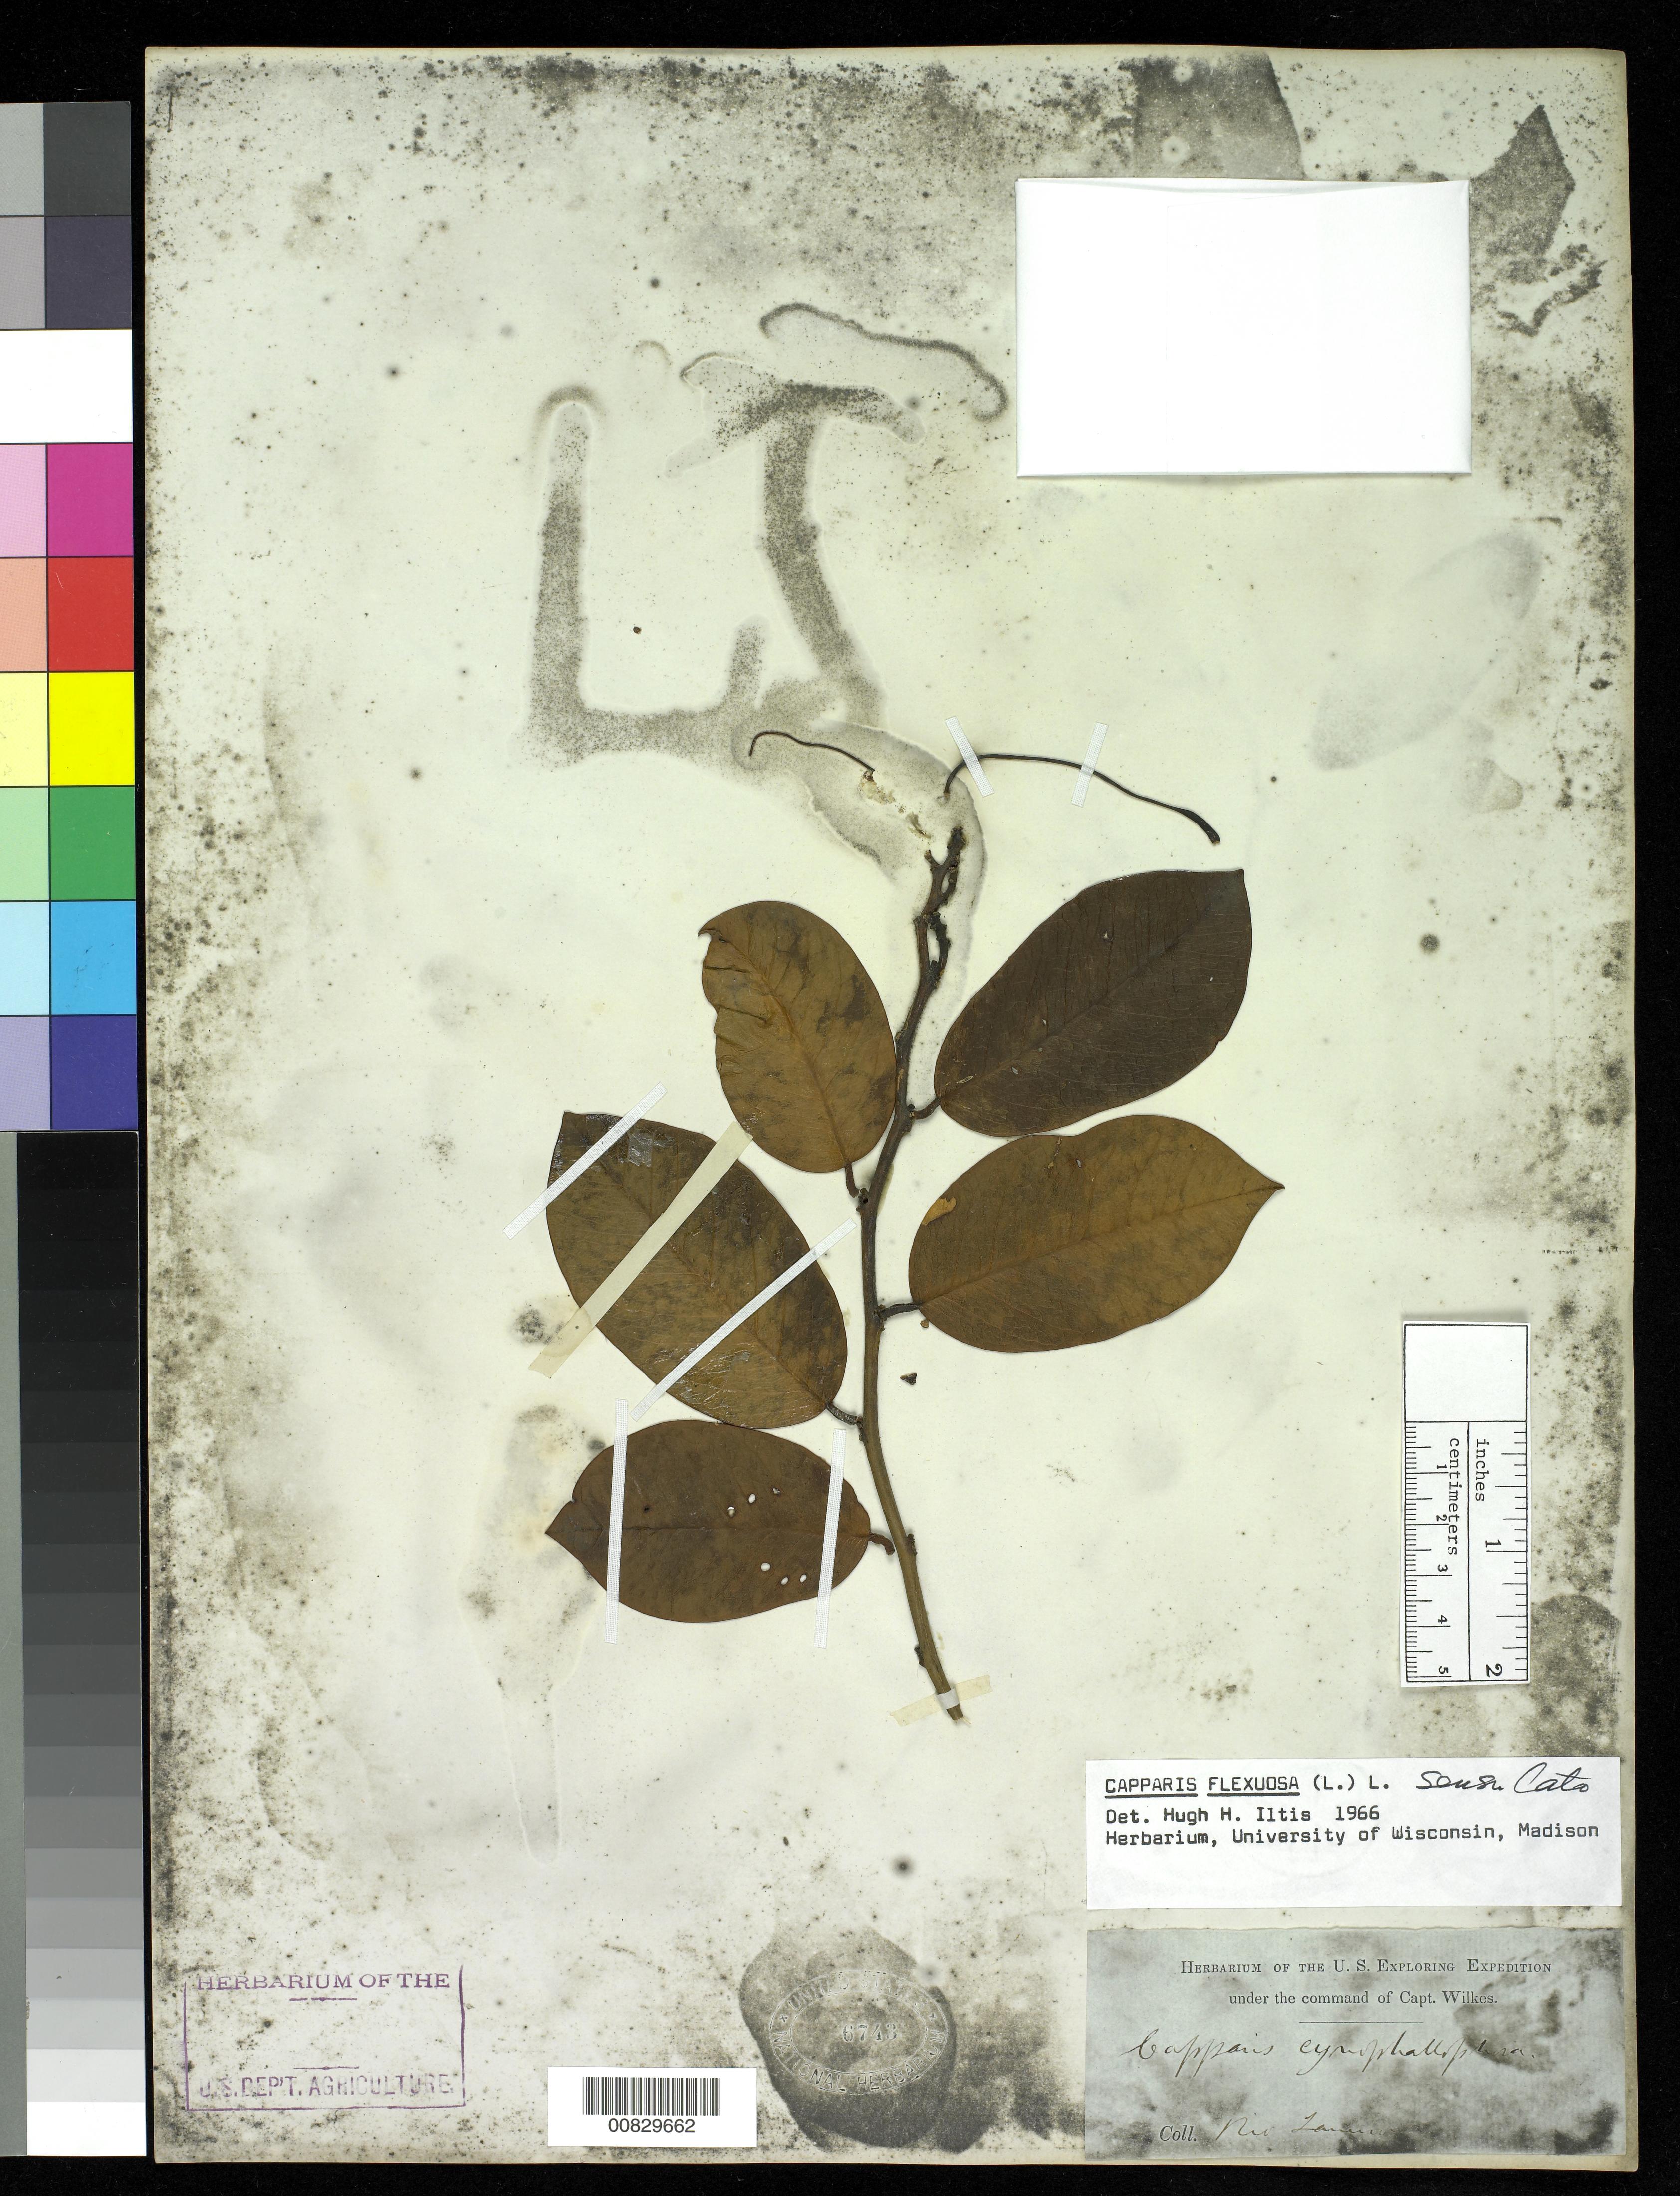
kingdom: Plantae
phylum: Tracheophyta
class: Magnoliopsida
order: Brassicales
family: Capparaceae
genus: Cynophalla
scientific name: Cynophalla flexuosa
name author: (L.) J. Presl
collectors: Wilkes Explor. Exped.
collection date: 1838/1842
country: Brazil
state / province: Rio de Janeiro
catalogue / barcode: US 6743